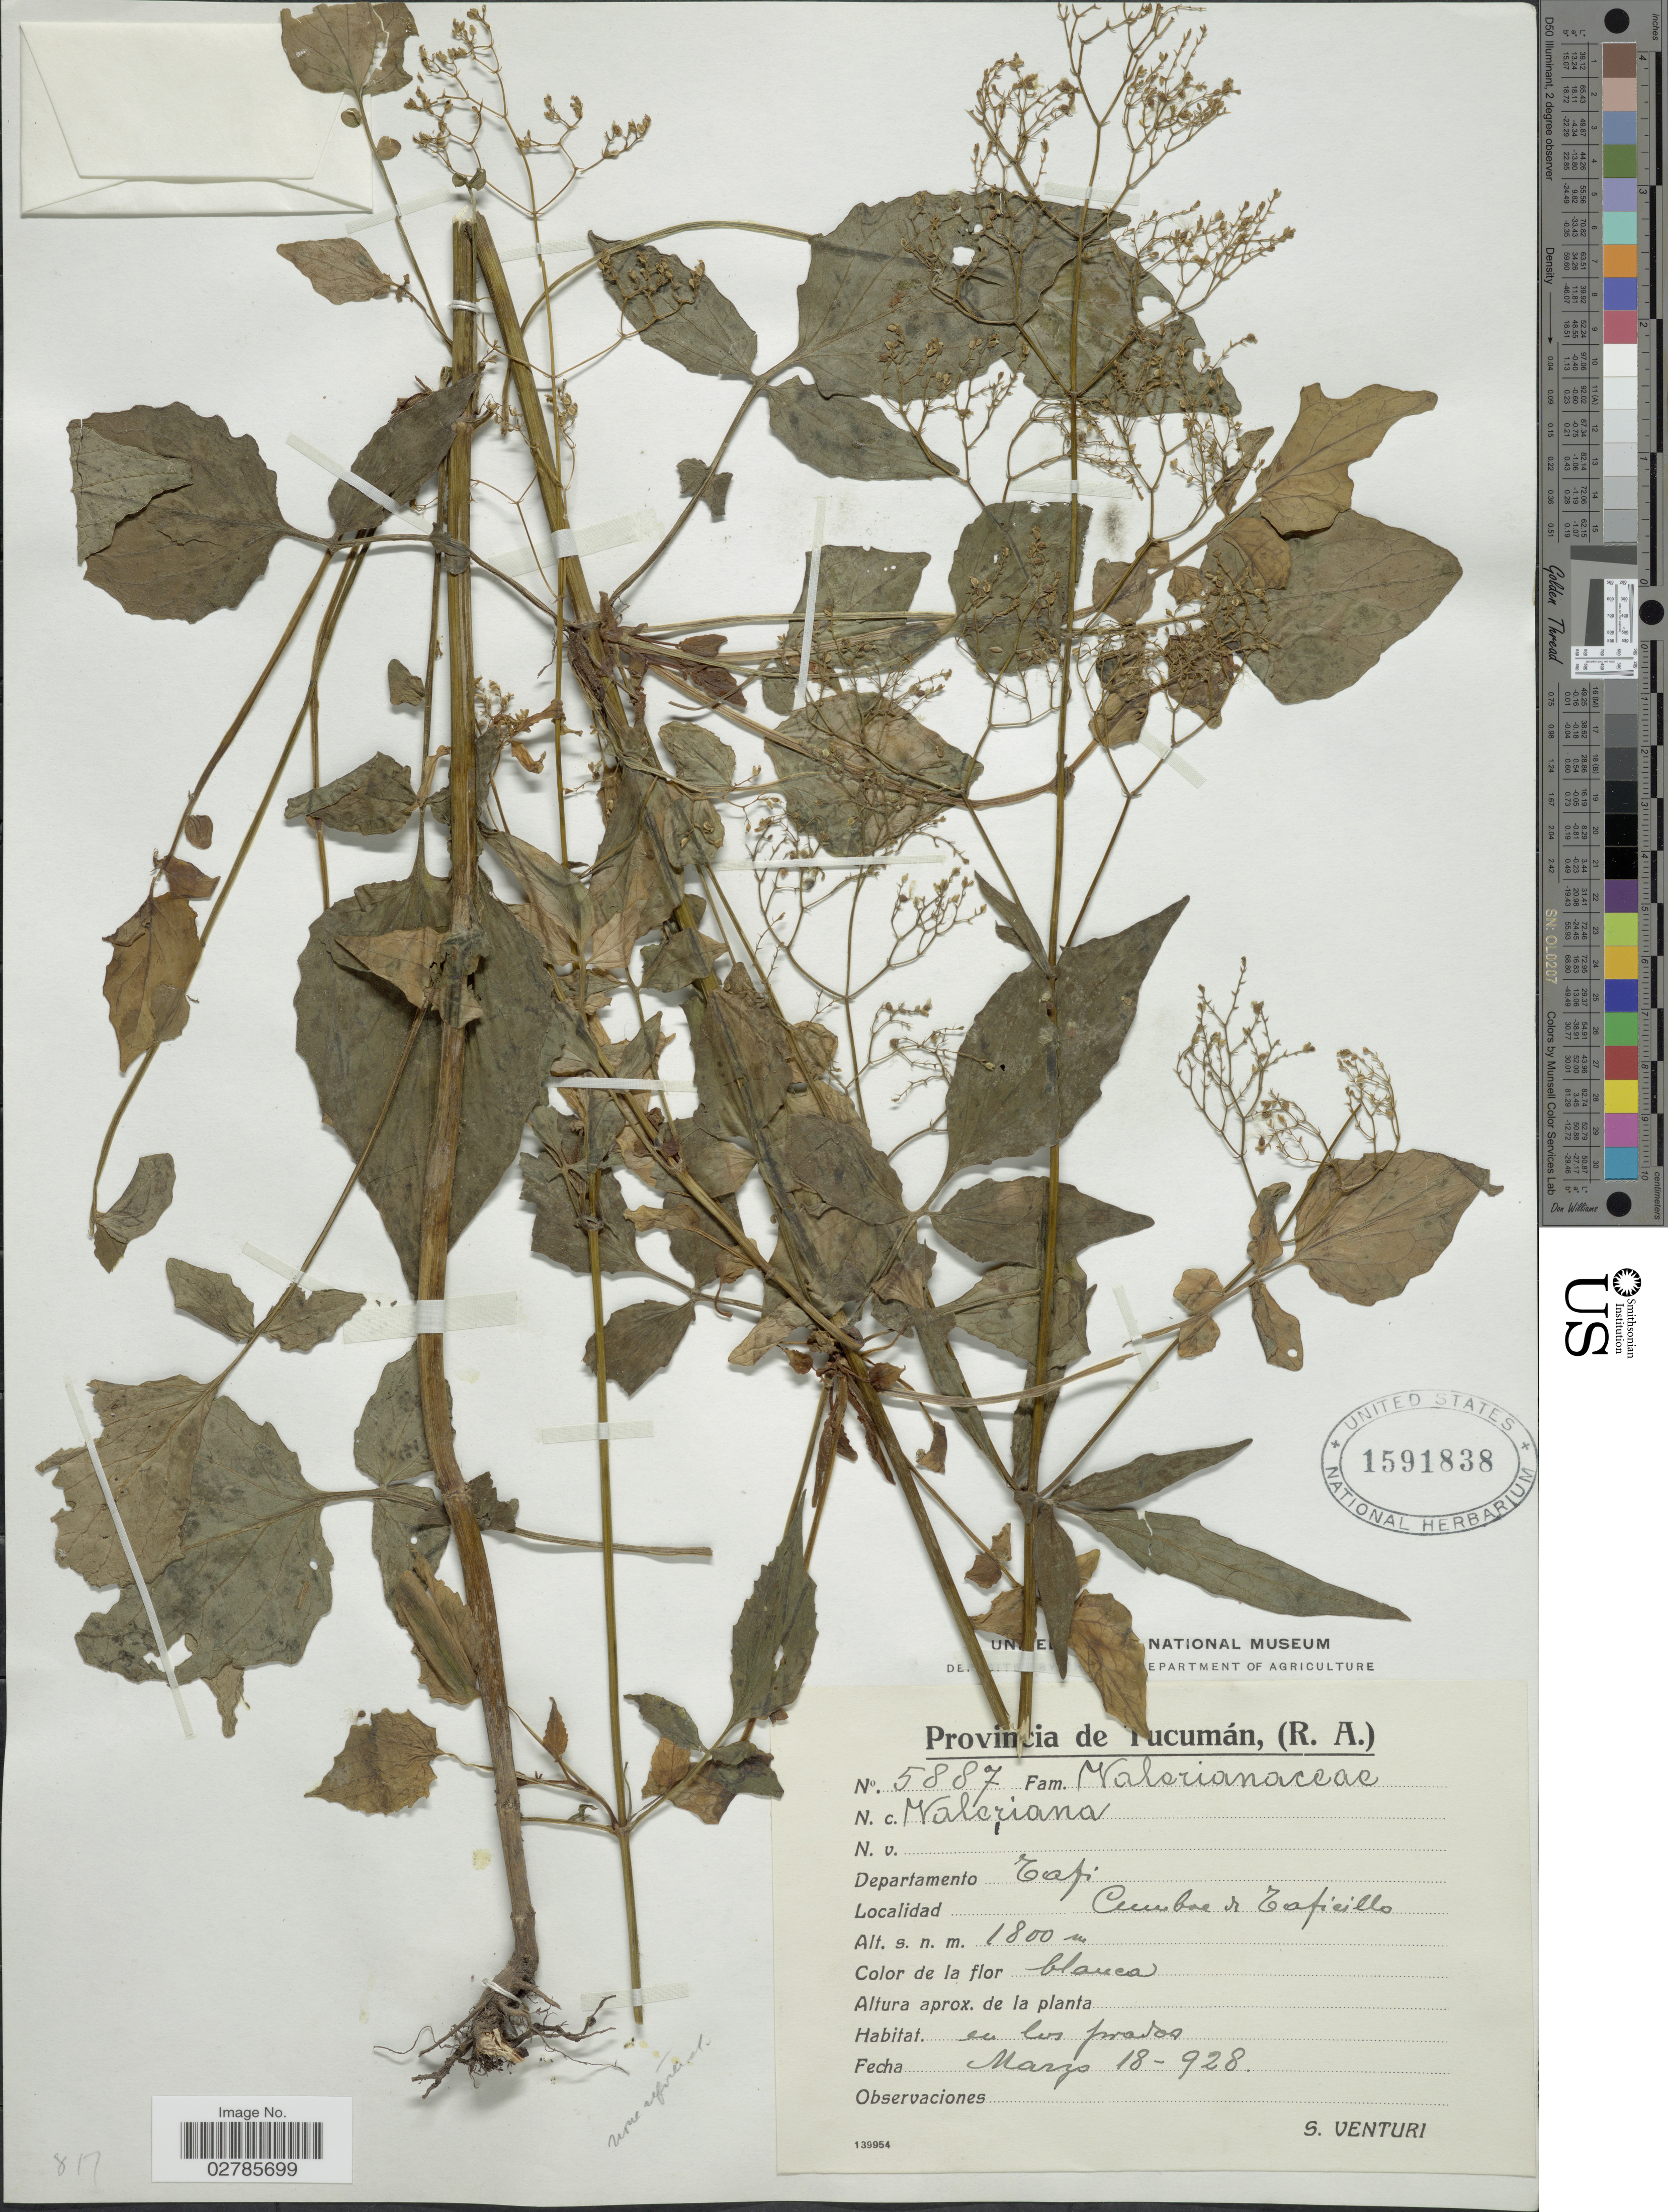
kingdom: Plantae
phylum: Tracheophyta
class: Magnoliopsida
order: Dipsacales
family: Caprifoliaceae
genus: Valeriana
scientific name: Valeriana sp.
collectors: S. Venturi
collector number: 5887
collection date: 1928-03-18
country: Argentina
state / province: Tucuman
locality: Departamento Tafi, Cumbre de Taficillo.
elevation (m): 1800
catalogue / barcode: US 1591838